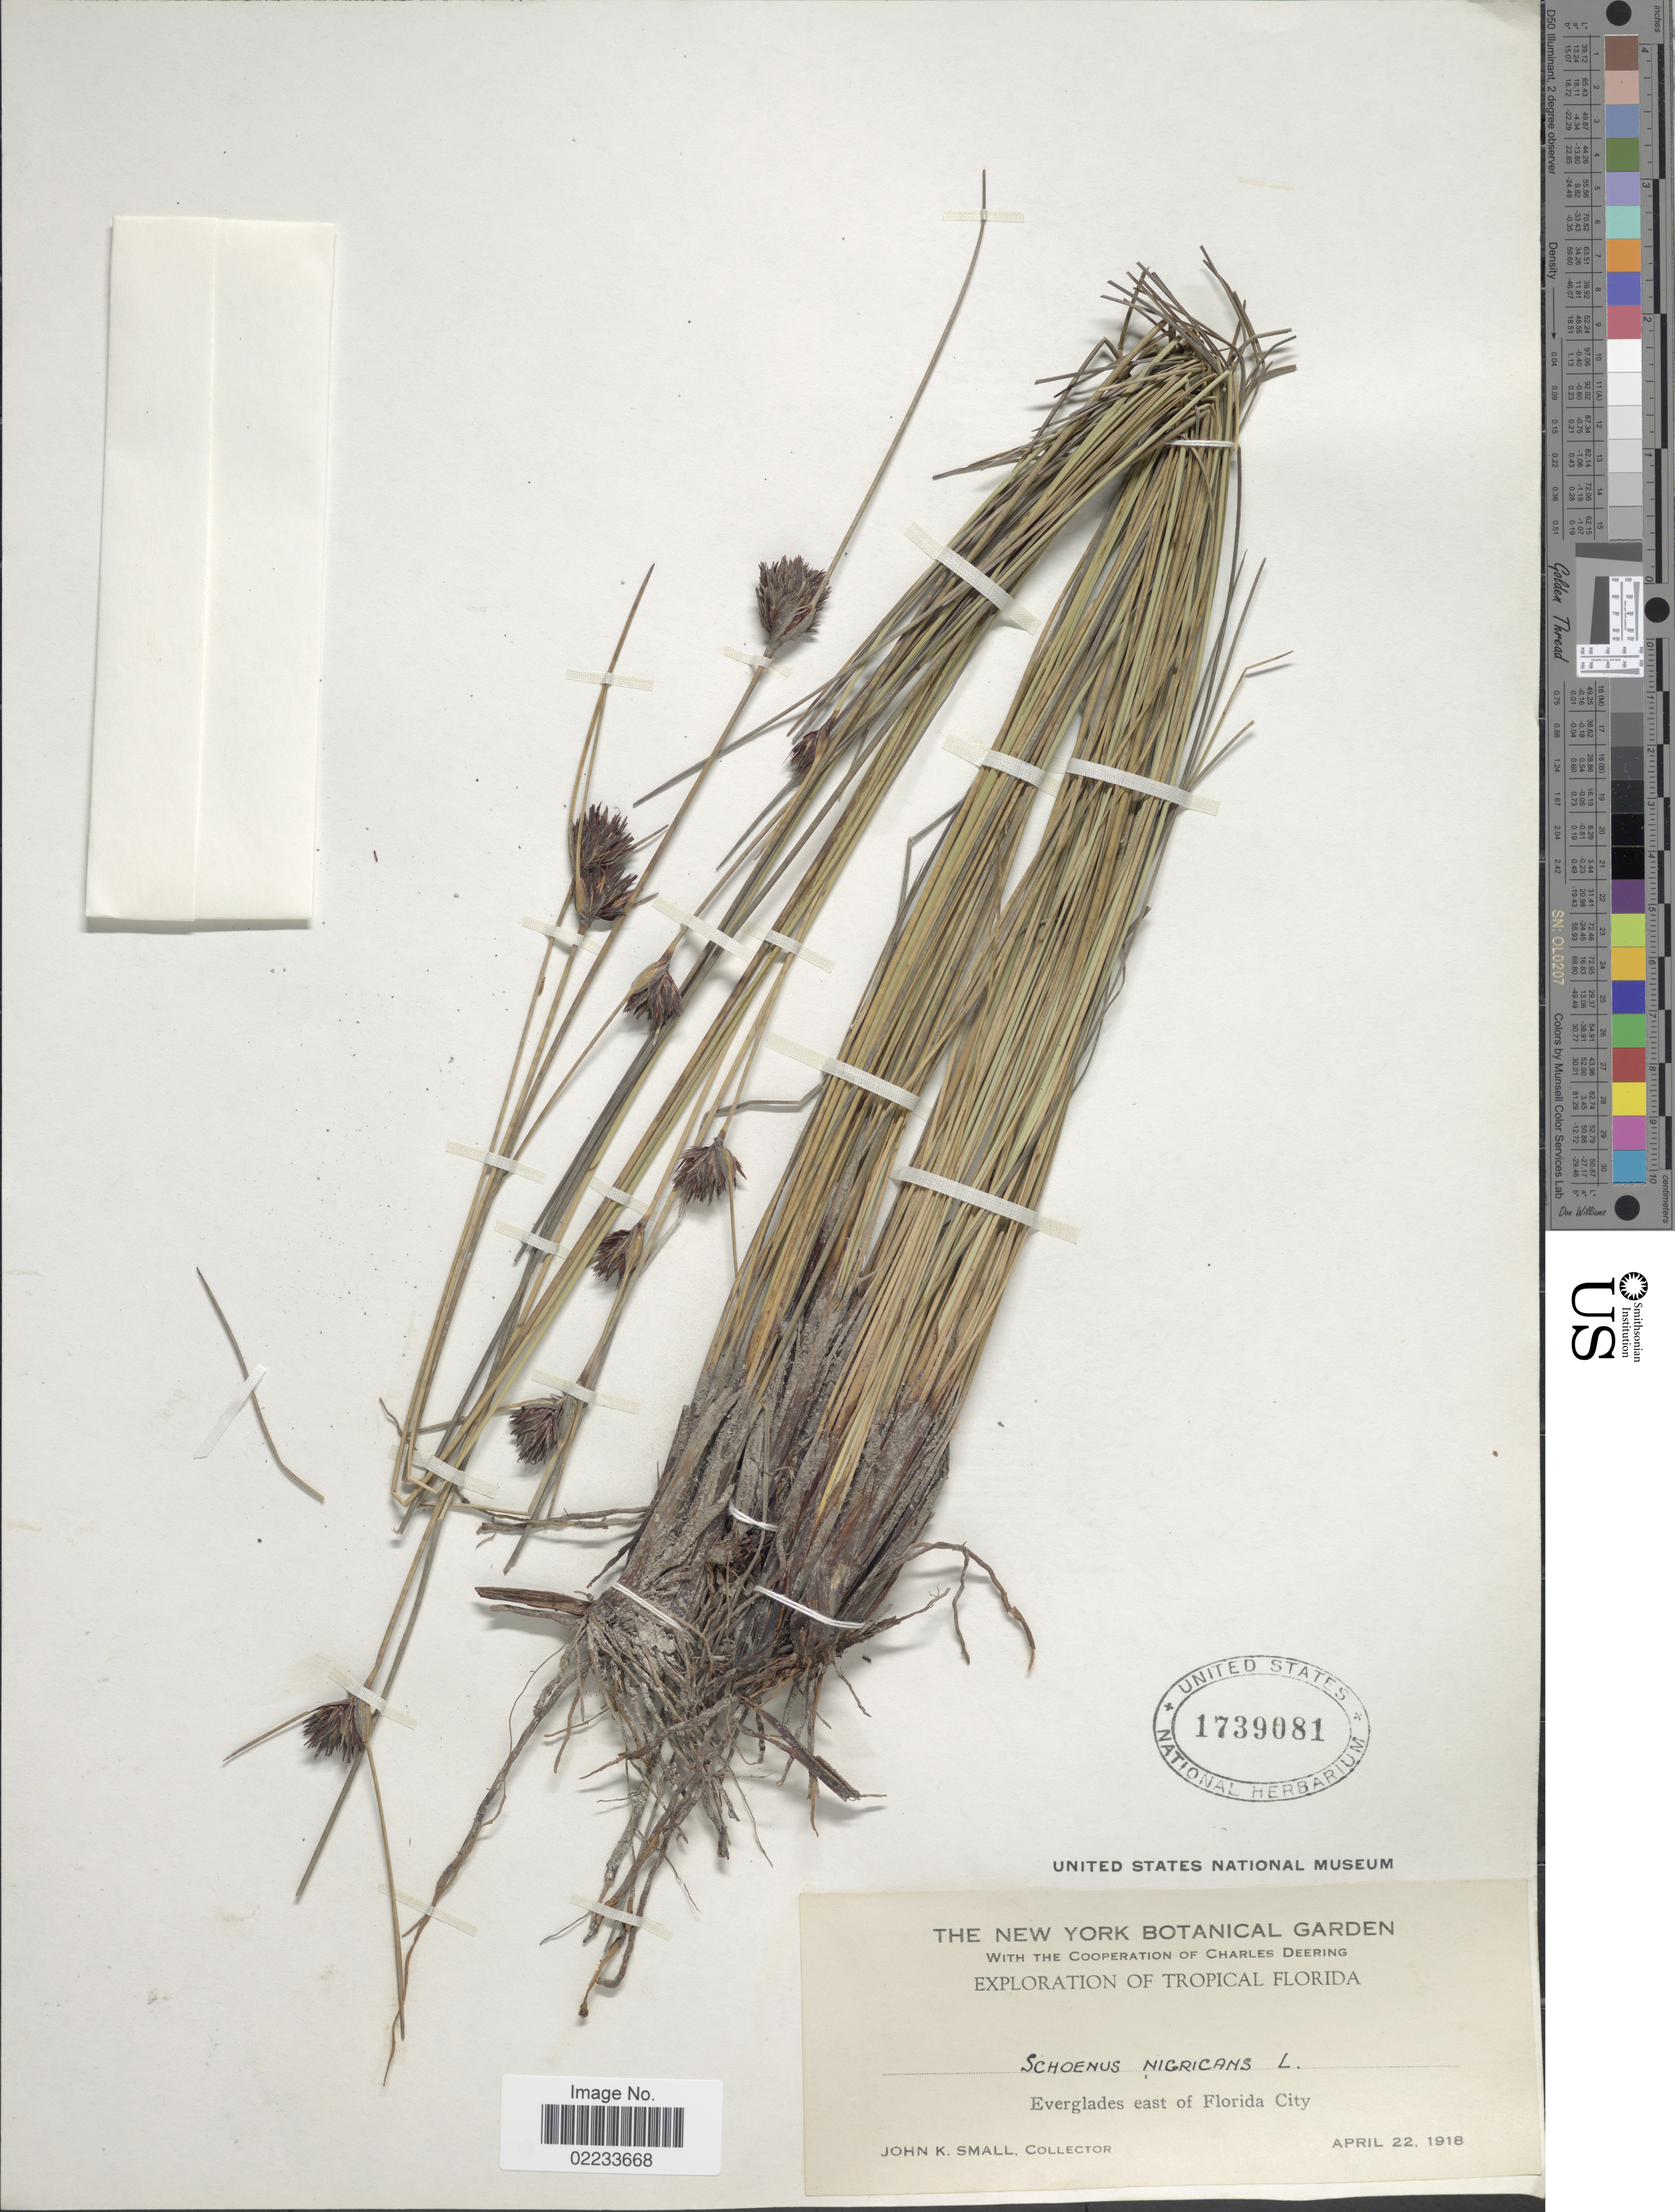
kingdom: Plantae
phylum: Tracheophyta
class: Liliopsida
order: Poales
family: Cyperaceae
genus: Schoenus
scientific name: Schoenus nigricans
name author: L.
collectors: J. K. Small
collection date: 1918-04-22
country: United States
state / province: Florida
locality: Tropical Florida, Everglades east of Florida City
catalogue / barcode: US 1739081